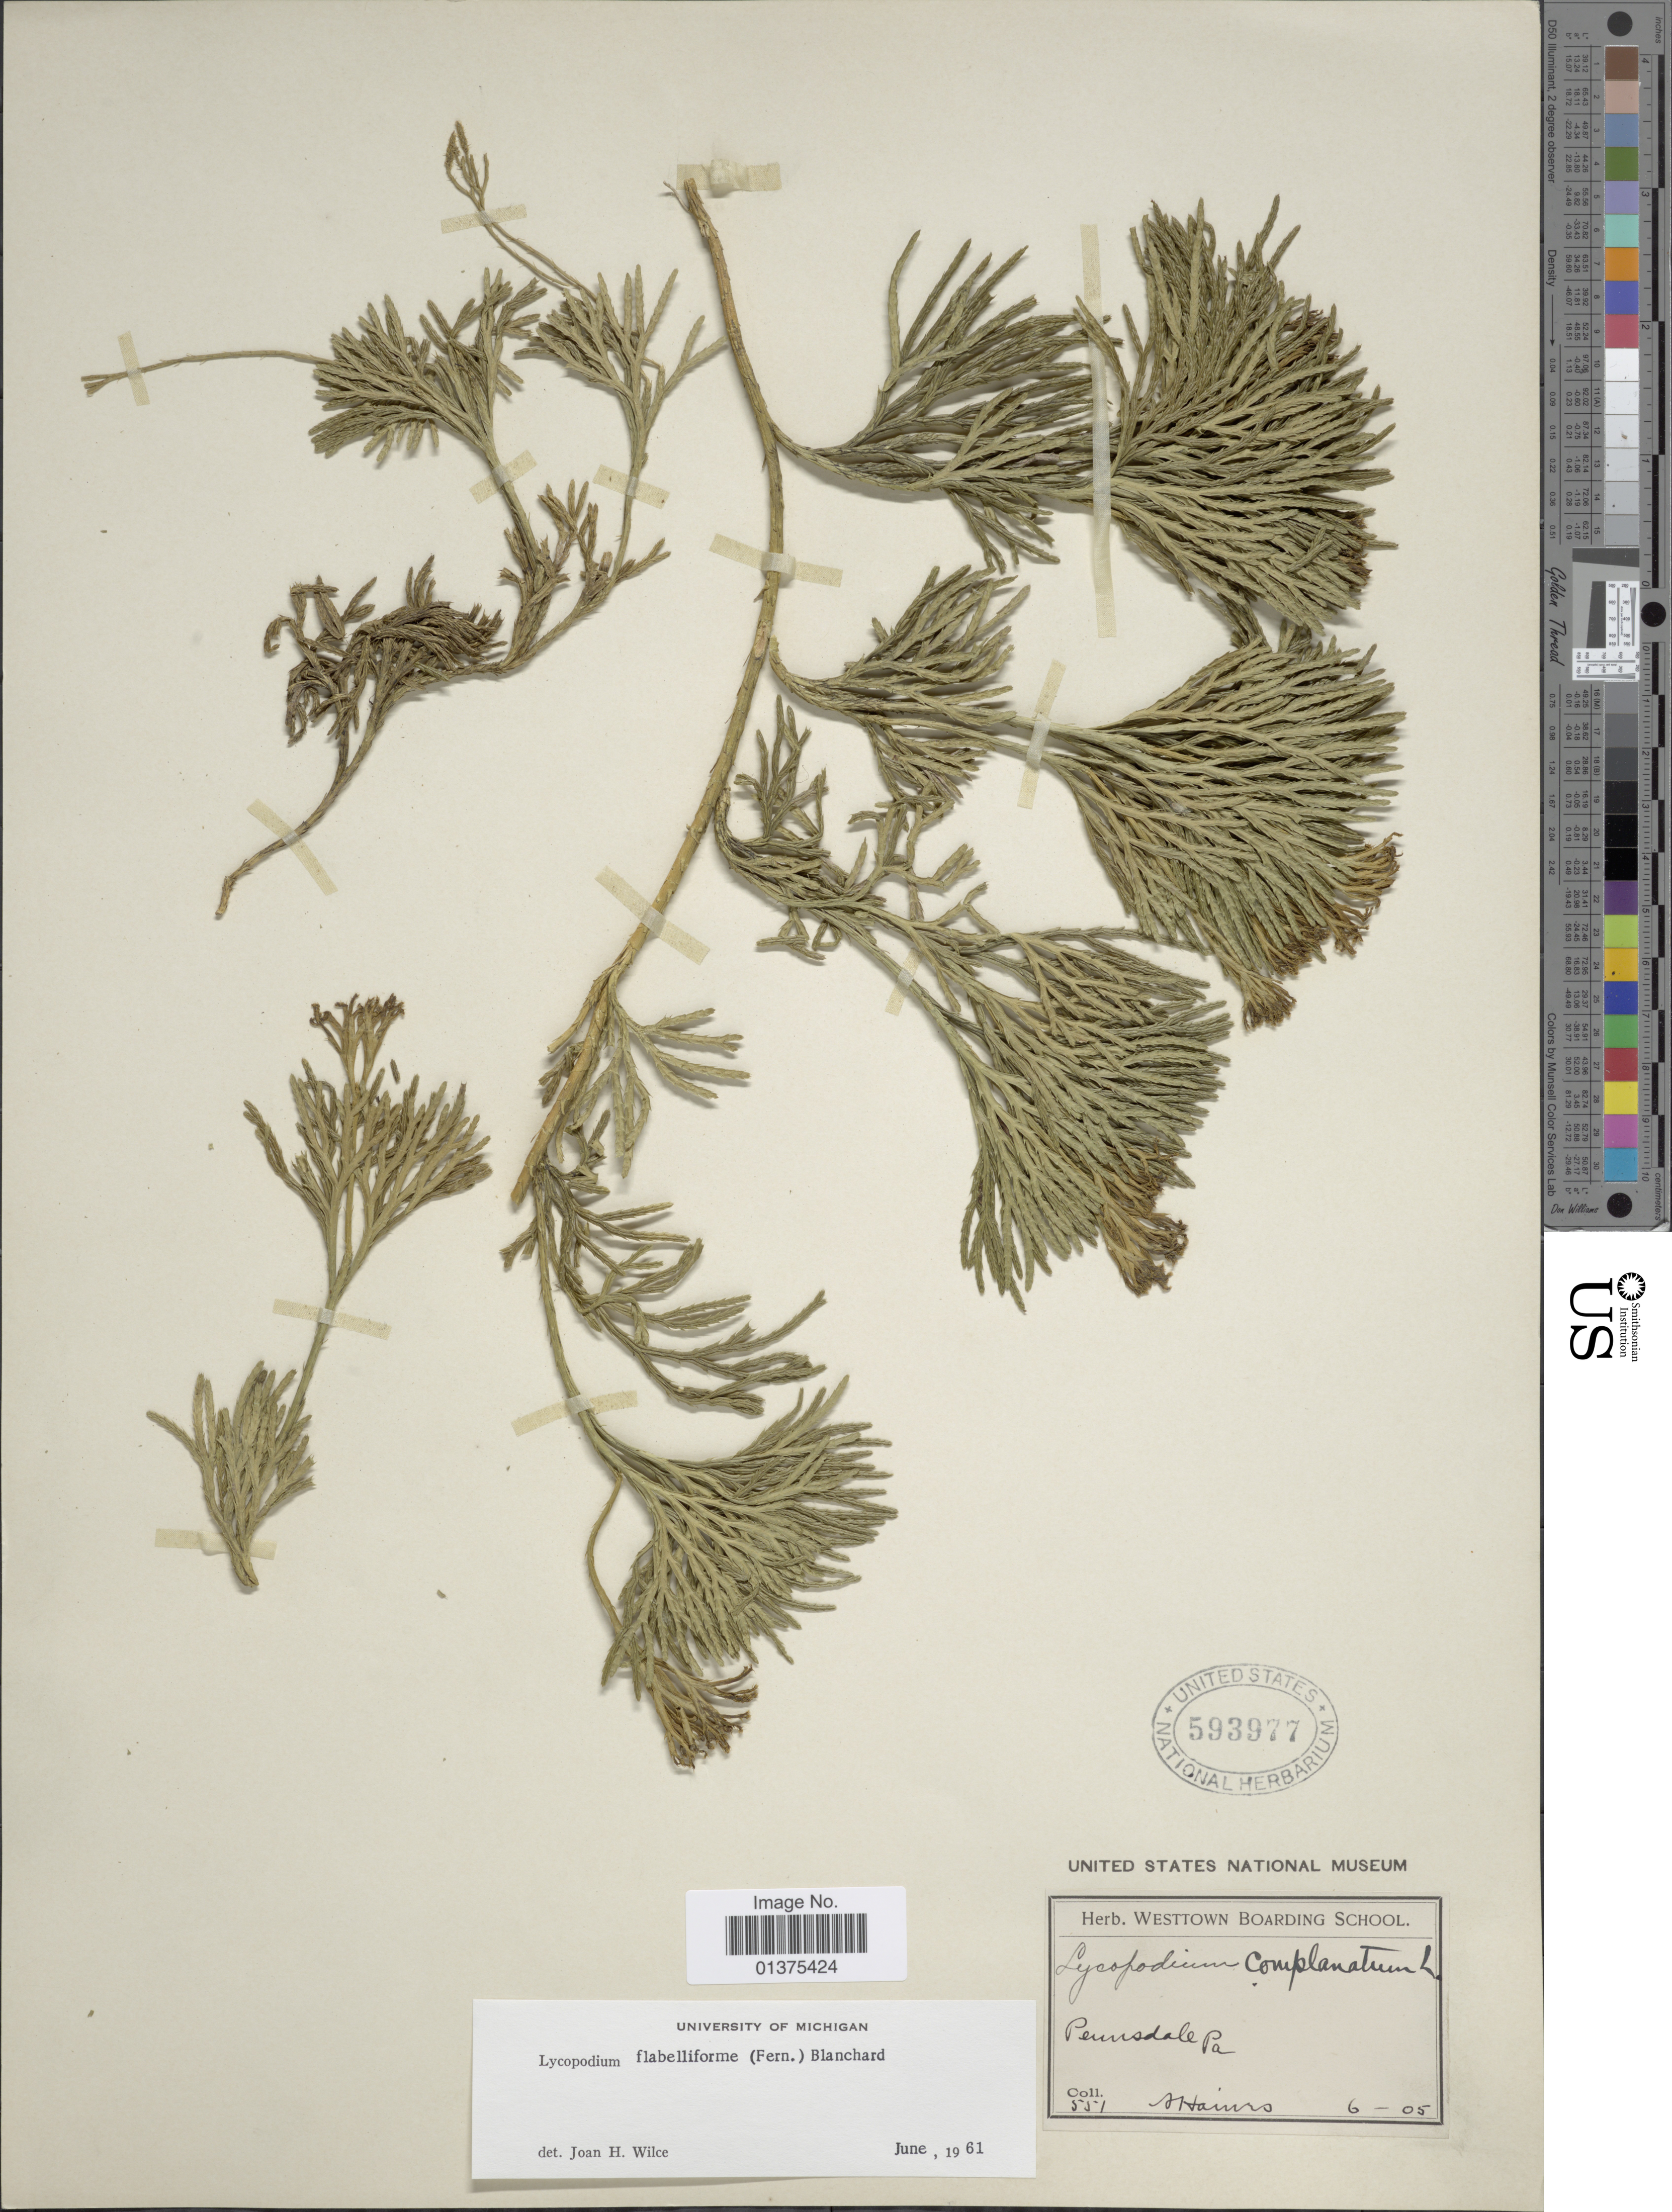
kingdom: Plantae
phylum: Tracheophyta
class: Lycopodiopsida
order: Lycopodiales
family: Lycopodiaceae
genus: Diphasiastrum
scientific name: Diphasiastrum digitatum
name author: (Dill. ex A. Braun) Holub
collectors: A. Haines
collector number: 551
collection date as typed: Transcribed d/m/y: /6/5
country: United States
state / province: Pennsylvania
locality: Pennsdale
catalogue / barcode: US 593977